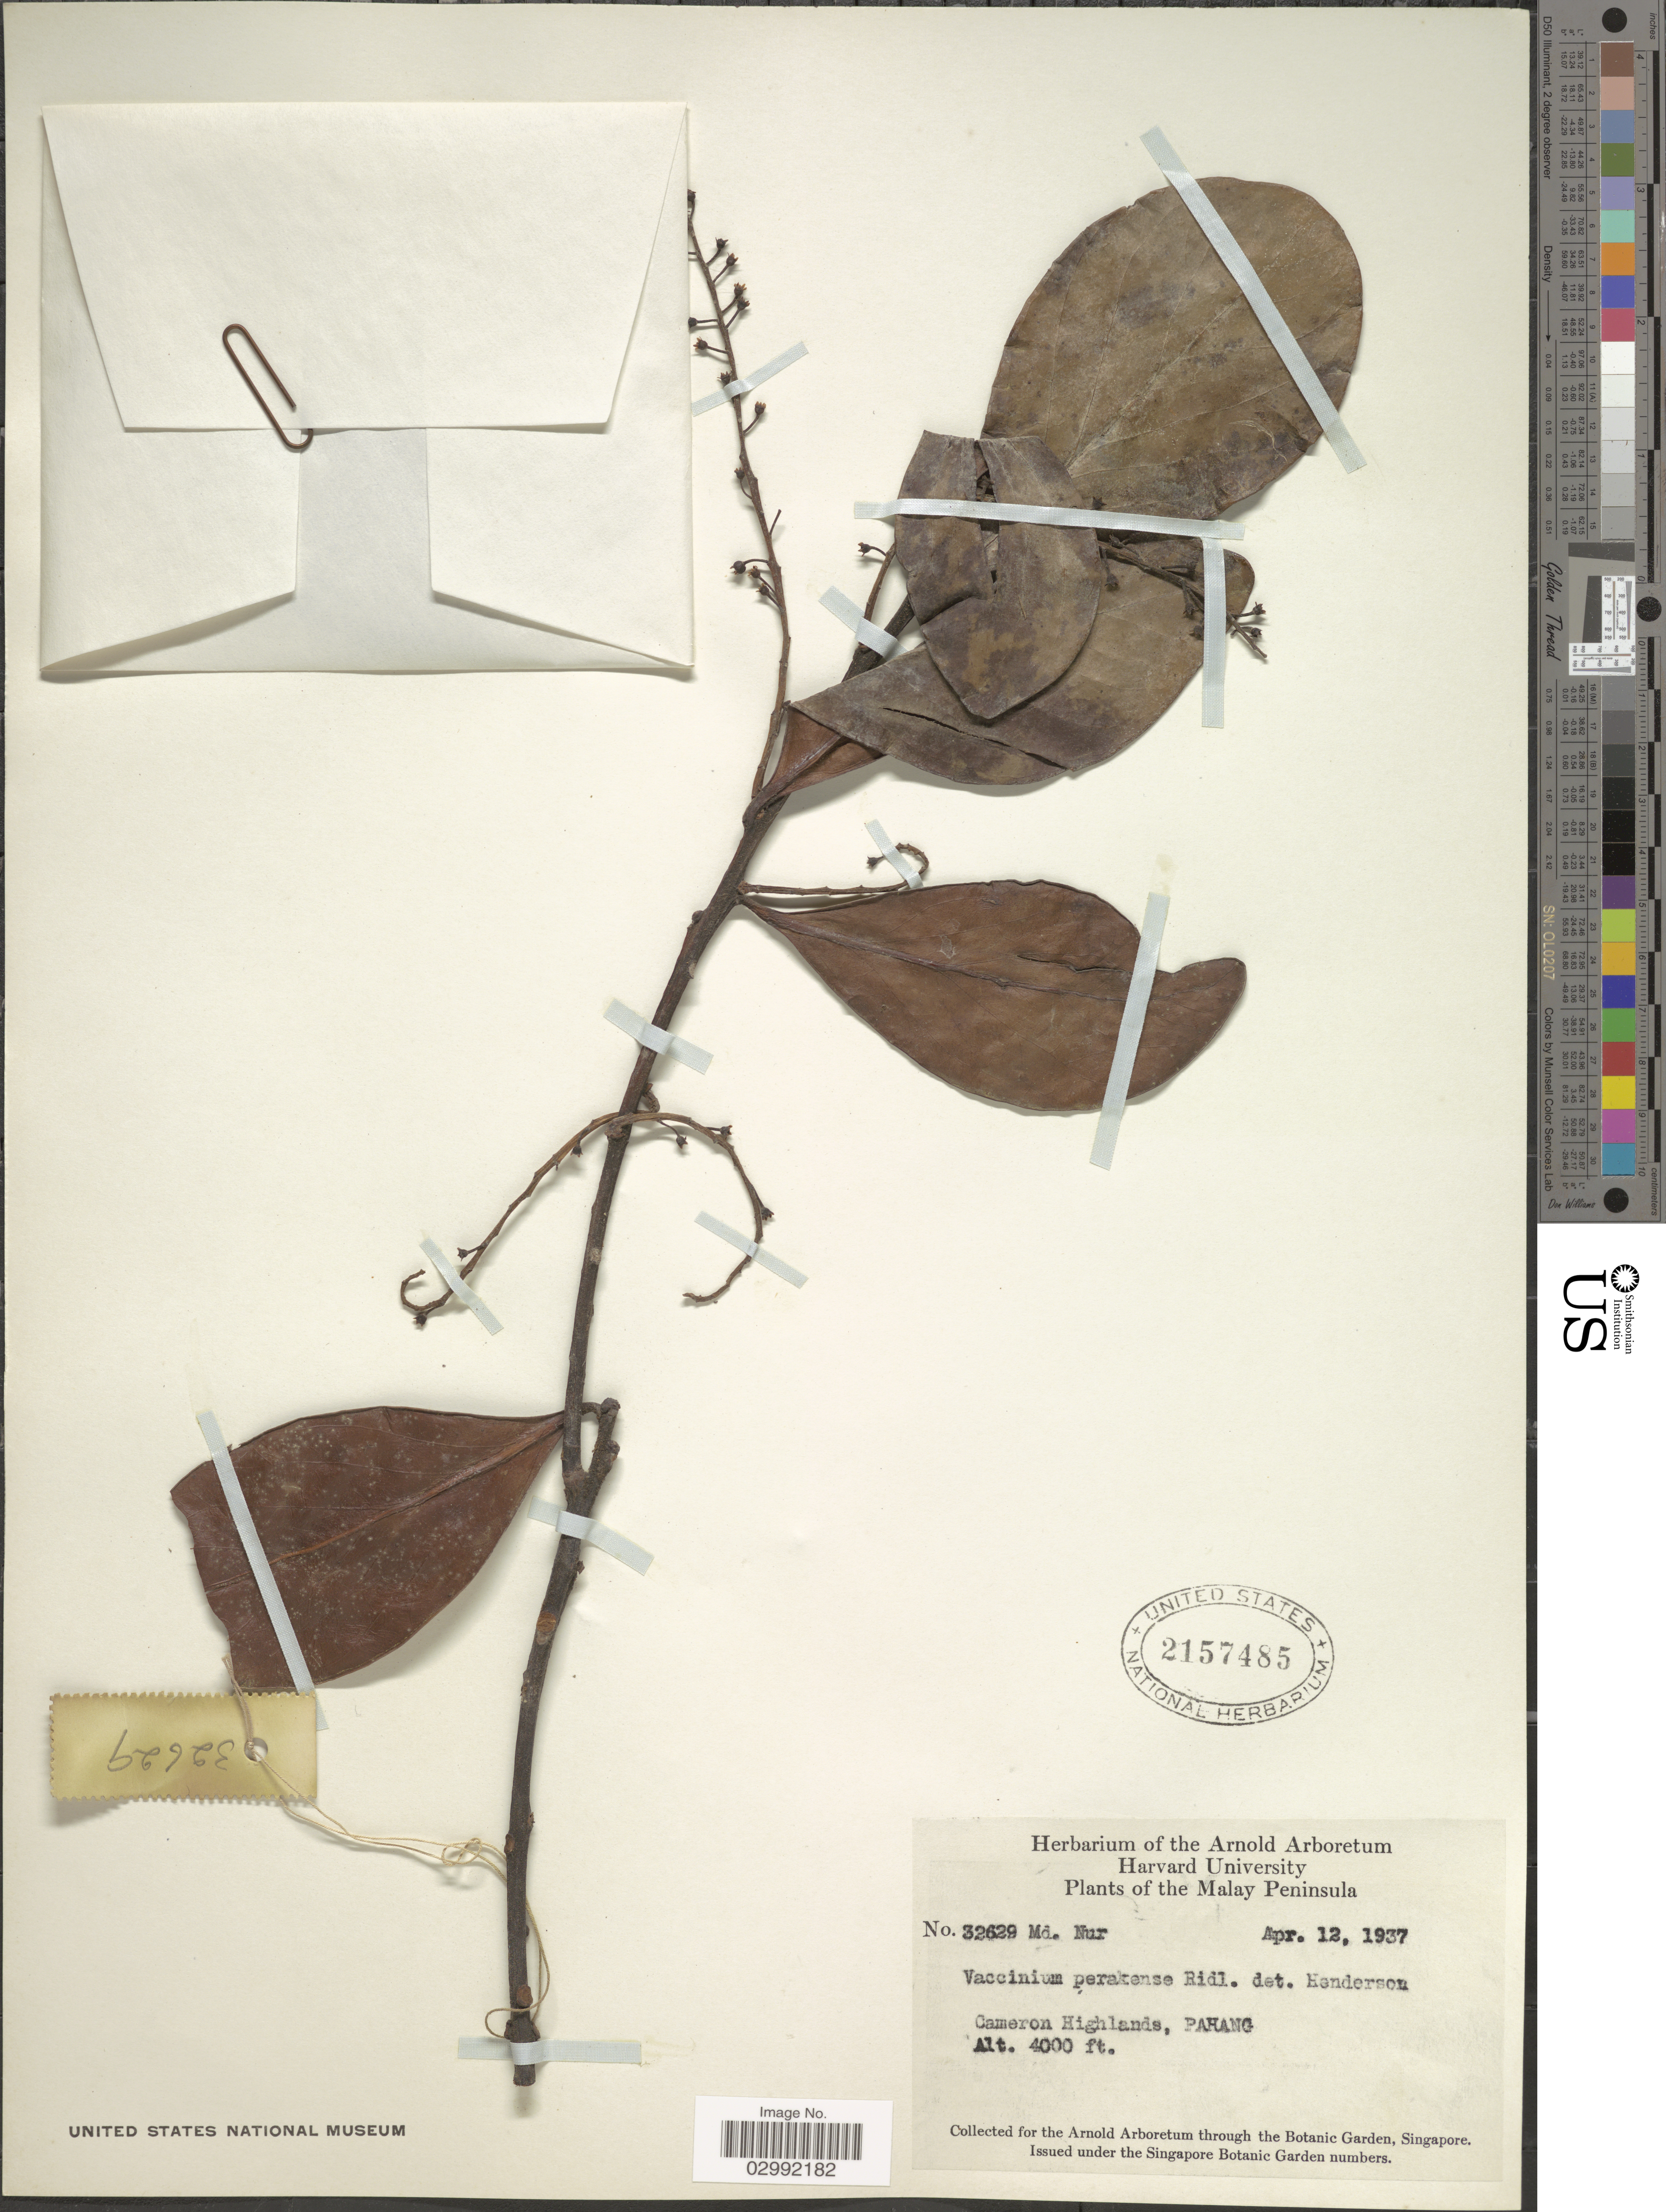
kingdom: Plantae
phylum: Tracheophyta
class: Magnoliopsida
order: Ericales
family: Ericaceae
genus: Vaccinium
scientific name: Vaccinium perakense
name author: Ridl.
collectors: M. Nur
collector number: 32629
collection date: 1937-04-12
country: Malaysia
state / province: Pahang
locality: Malay Peninsula, Cameron Highlands, Pahang.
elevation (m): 1219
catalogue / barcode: US 2157485